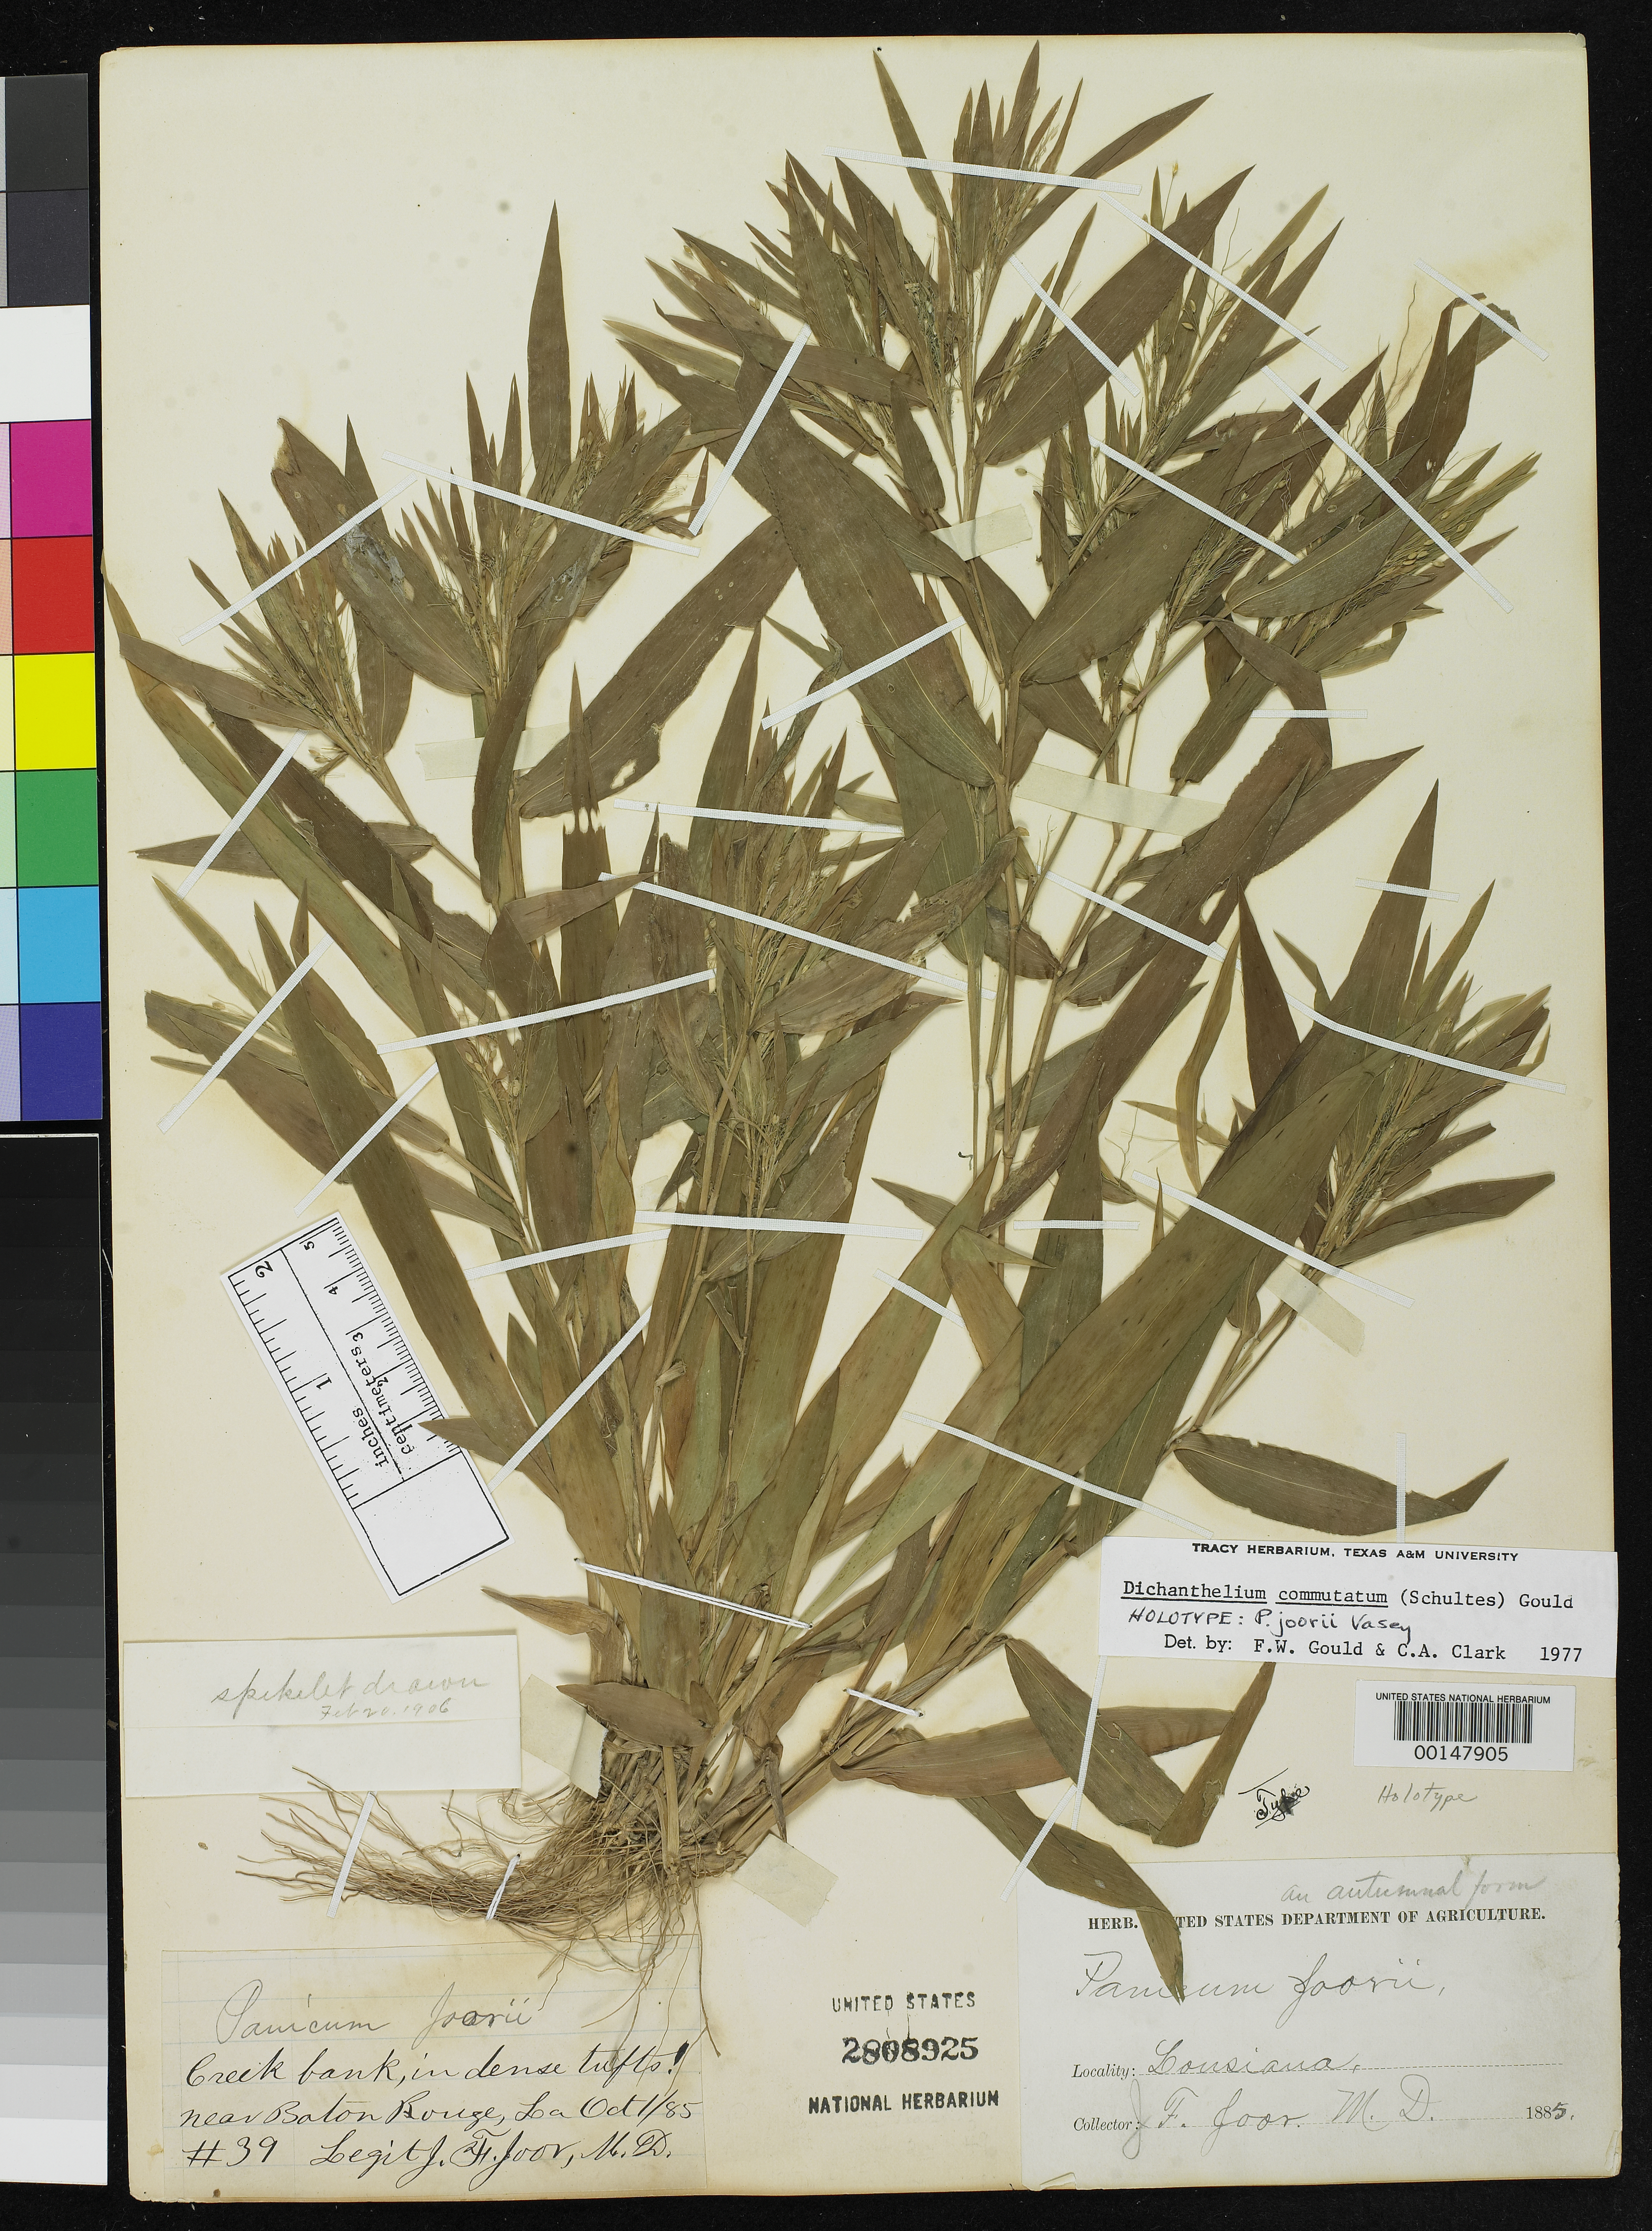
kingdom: Plantae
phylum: Tracheophyta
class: Liliopsida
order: Poales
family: Poaceae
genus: Panicum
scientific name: Panicum joorii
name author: Vasey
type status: Holotype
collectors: J. T. Joor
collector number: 39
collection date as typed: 01 Oct 1885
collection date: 1885-10-01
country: United States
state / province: Louisiana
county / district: Baton Rouge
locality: Near Baton Rouge.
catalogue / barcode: US 2808925